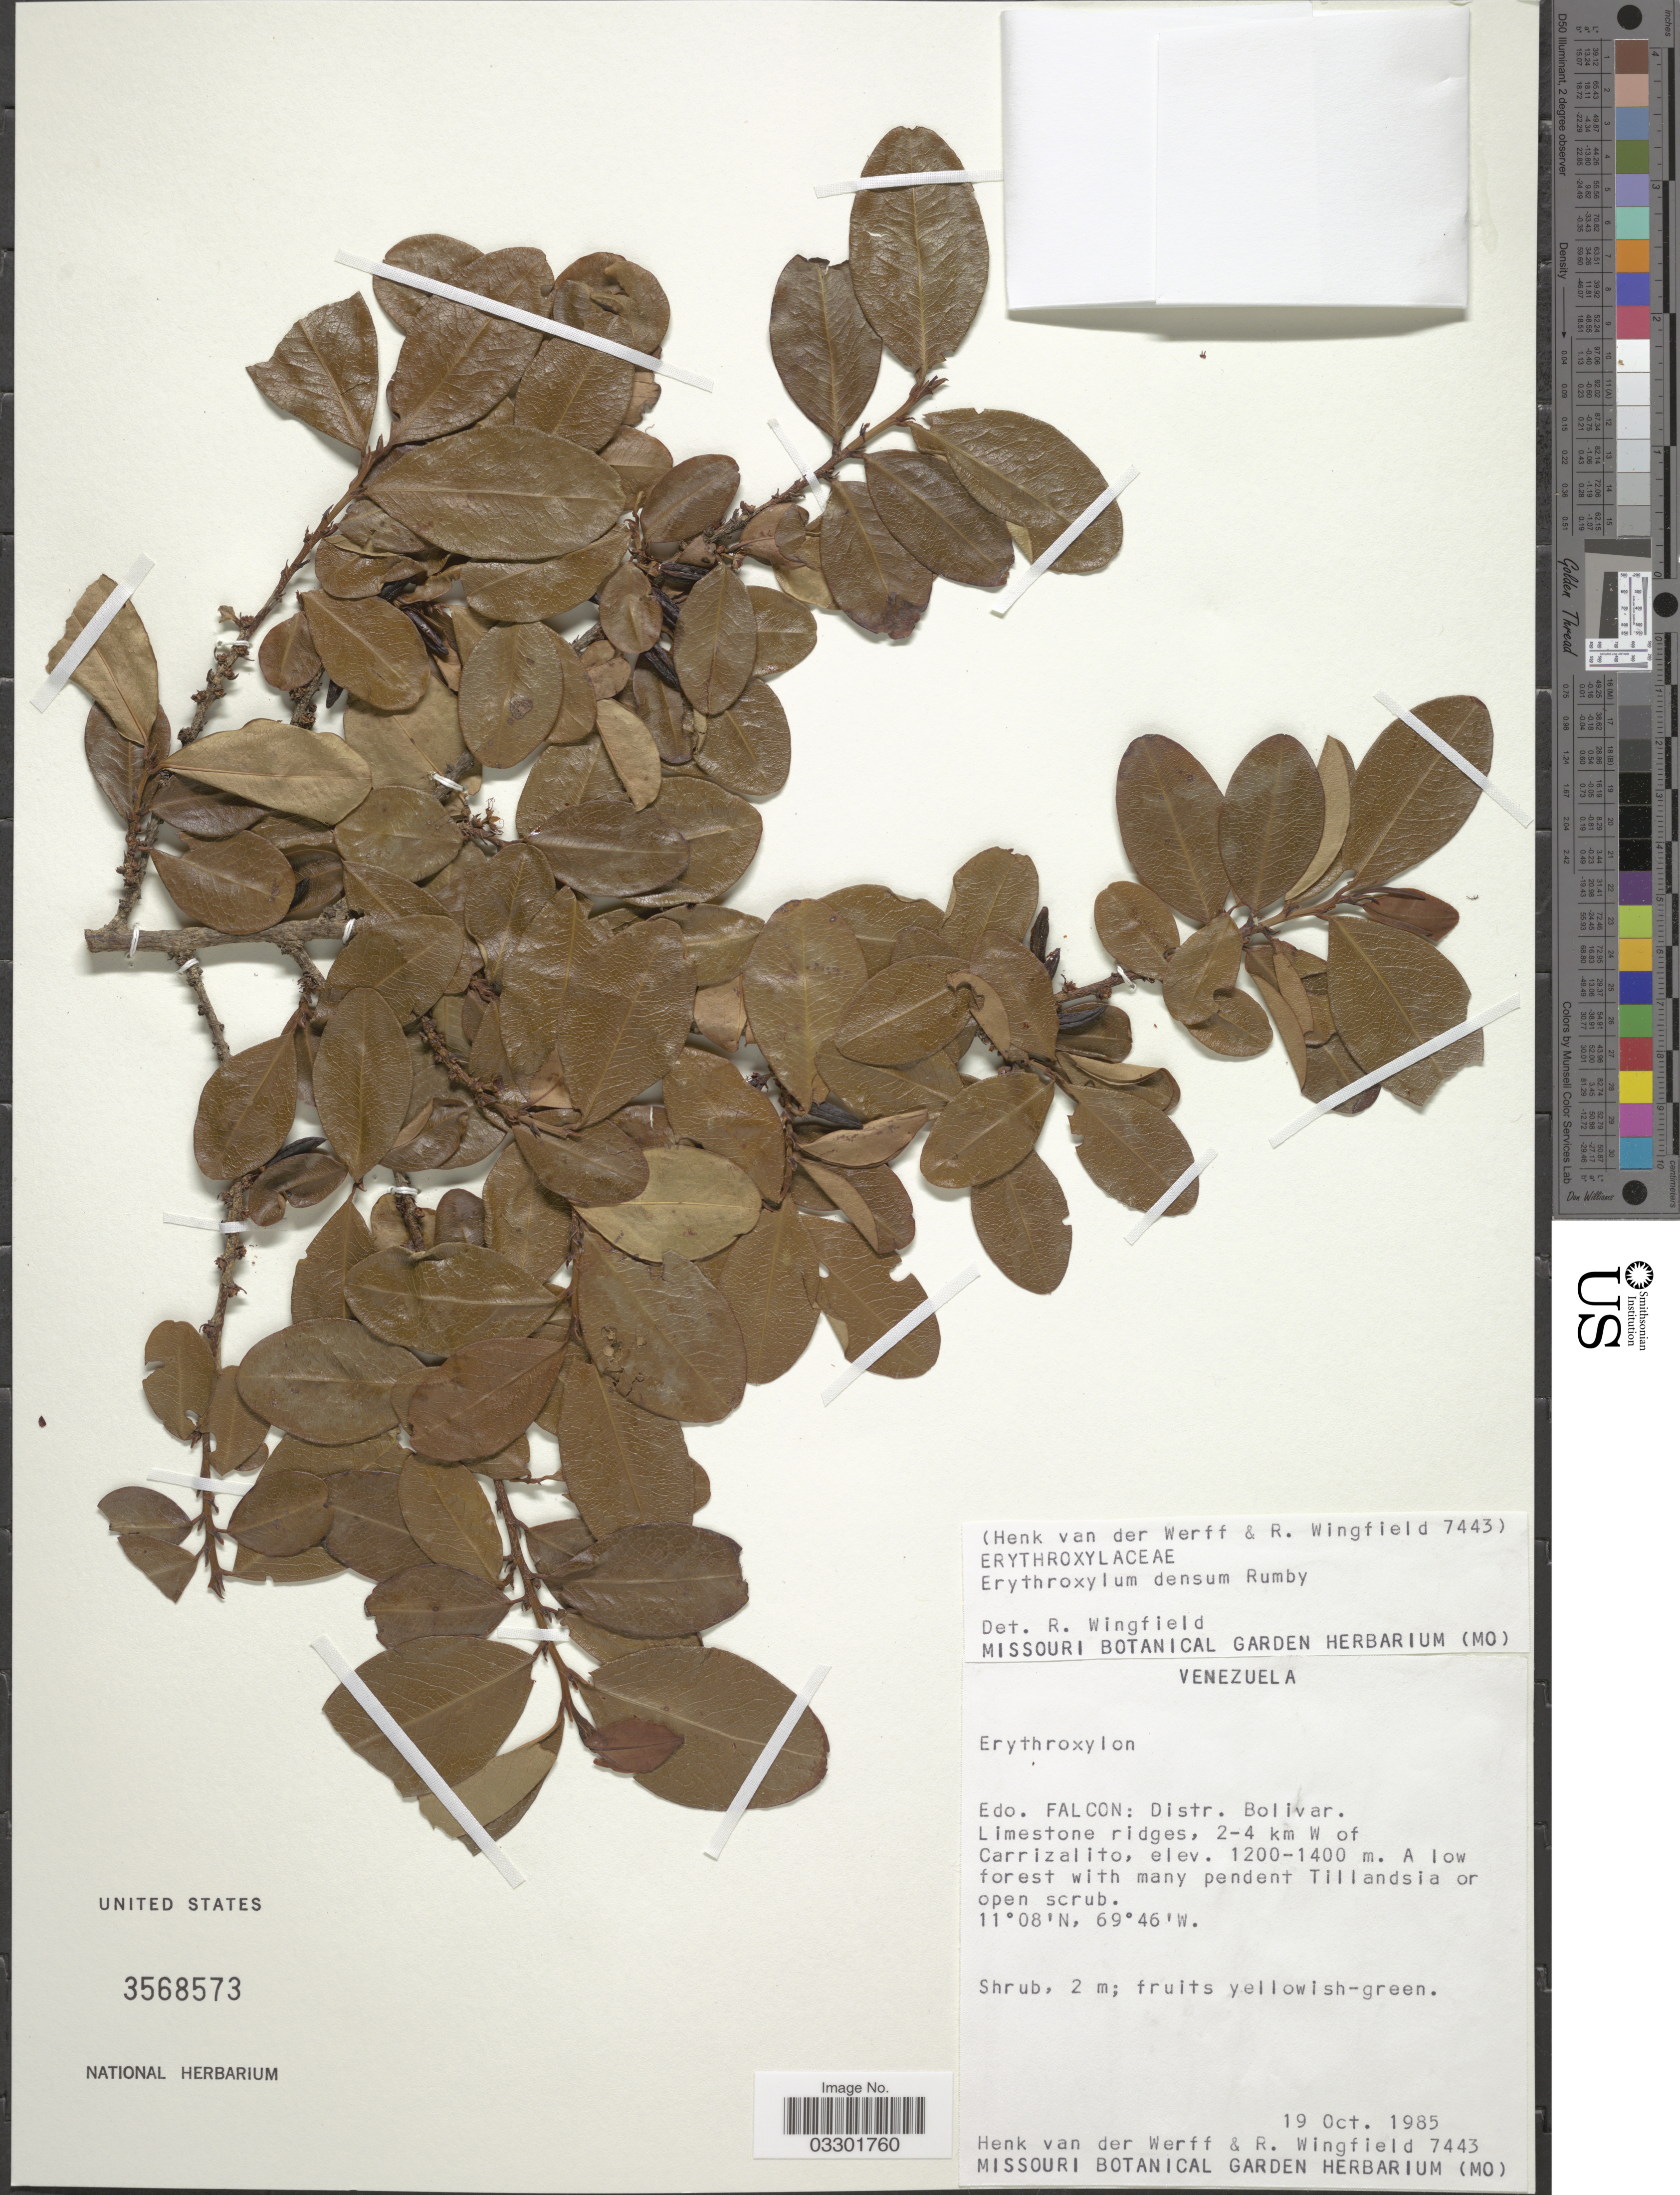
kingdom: Plantae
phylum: Tracheophyta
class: Magnoliopsida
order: Malpighiales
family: Erythroxylaceae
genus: Erythroxylum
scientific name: Erythroxylum densum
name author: Rusby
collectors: H. van der Werff & R. Wingfield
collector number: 7443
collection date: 1985-10-19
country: Venezuela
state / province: Falcón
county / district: Bolívar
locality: Distr. Bolivar. Limestone ridges, 2-4 km W of Carrizalito.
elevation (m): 1200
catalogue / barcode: US 3568573